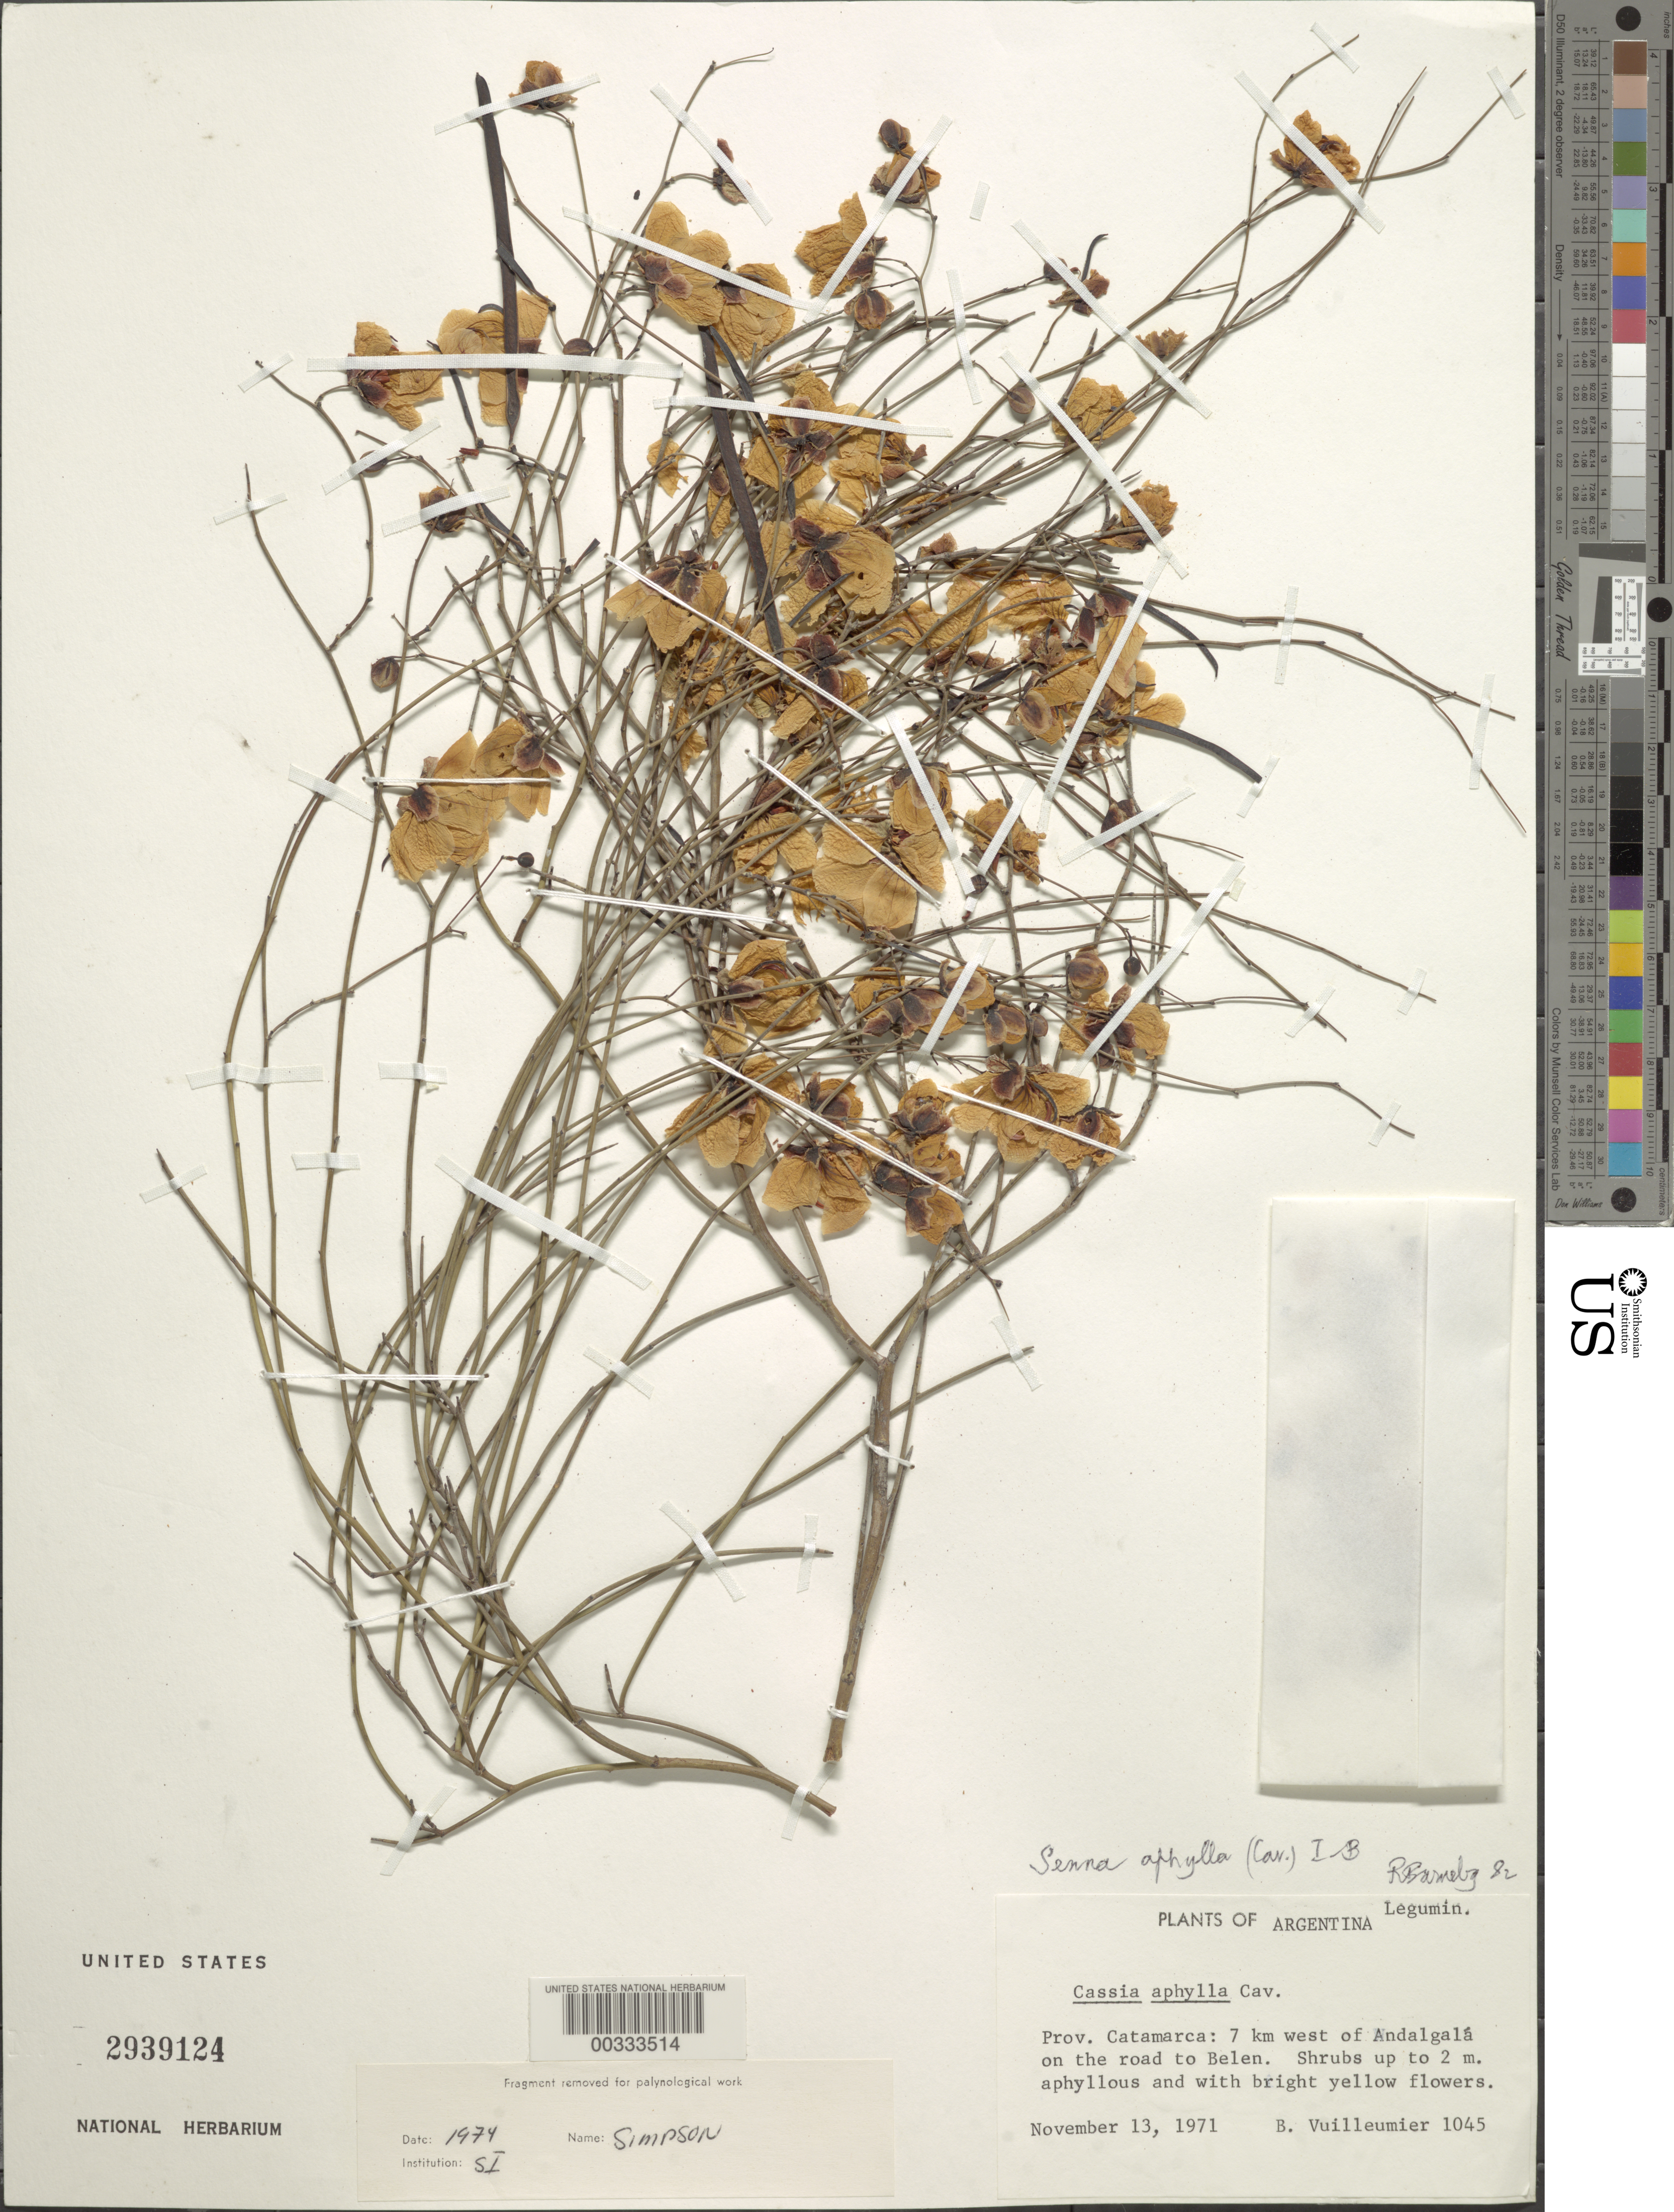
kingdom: Plantae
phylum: Tracheophyta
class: Magnoliopsida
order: Fabales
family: Fabaceae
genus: Senna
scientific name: Senna aphylla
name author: (Cav.) H.S. Irwin & Barneby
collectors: B. Vuilleumier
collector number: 1045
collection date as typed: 13 Nov 1971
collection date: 1971-11-13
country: Argentina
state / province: Catamarca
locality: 7 km W of Andalgala on the road to Belen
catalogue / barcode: US 2939124